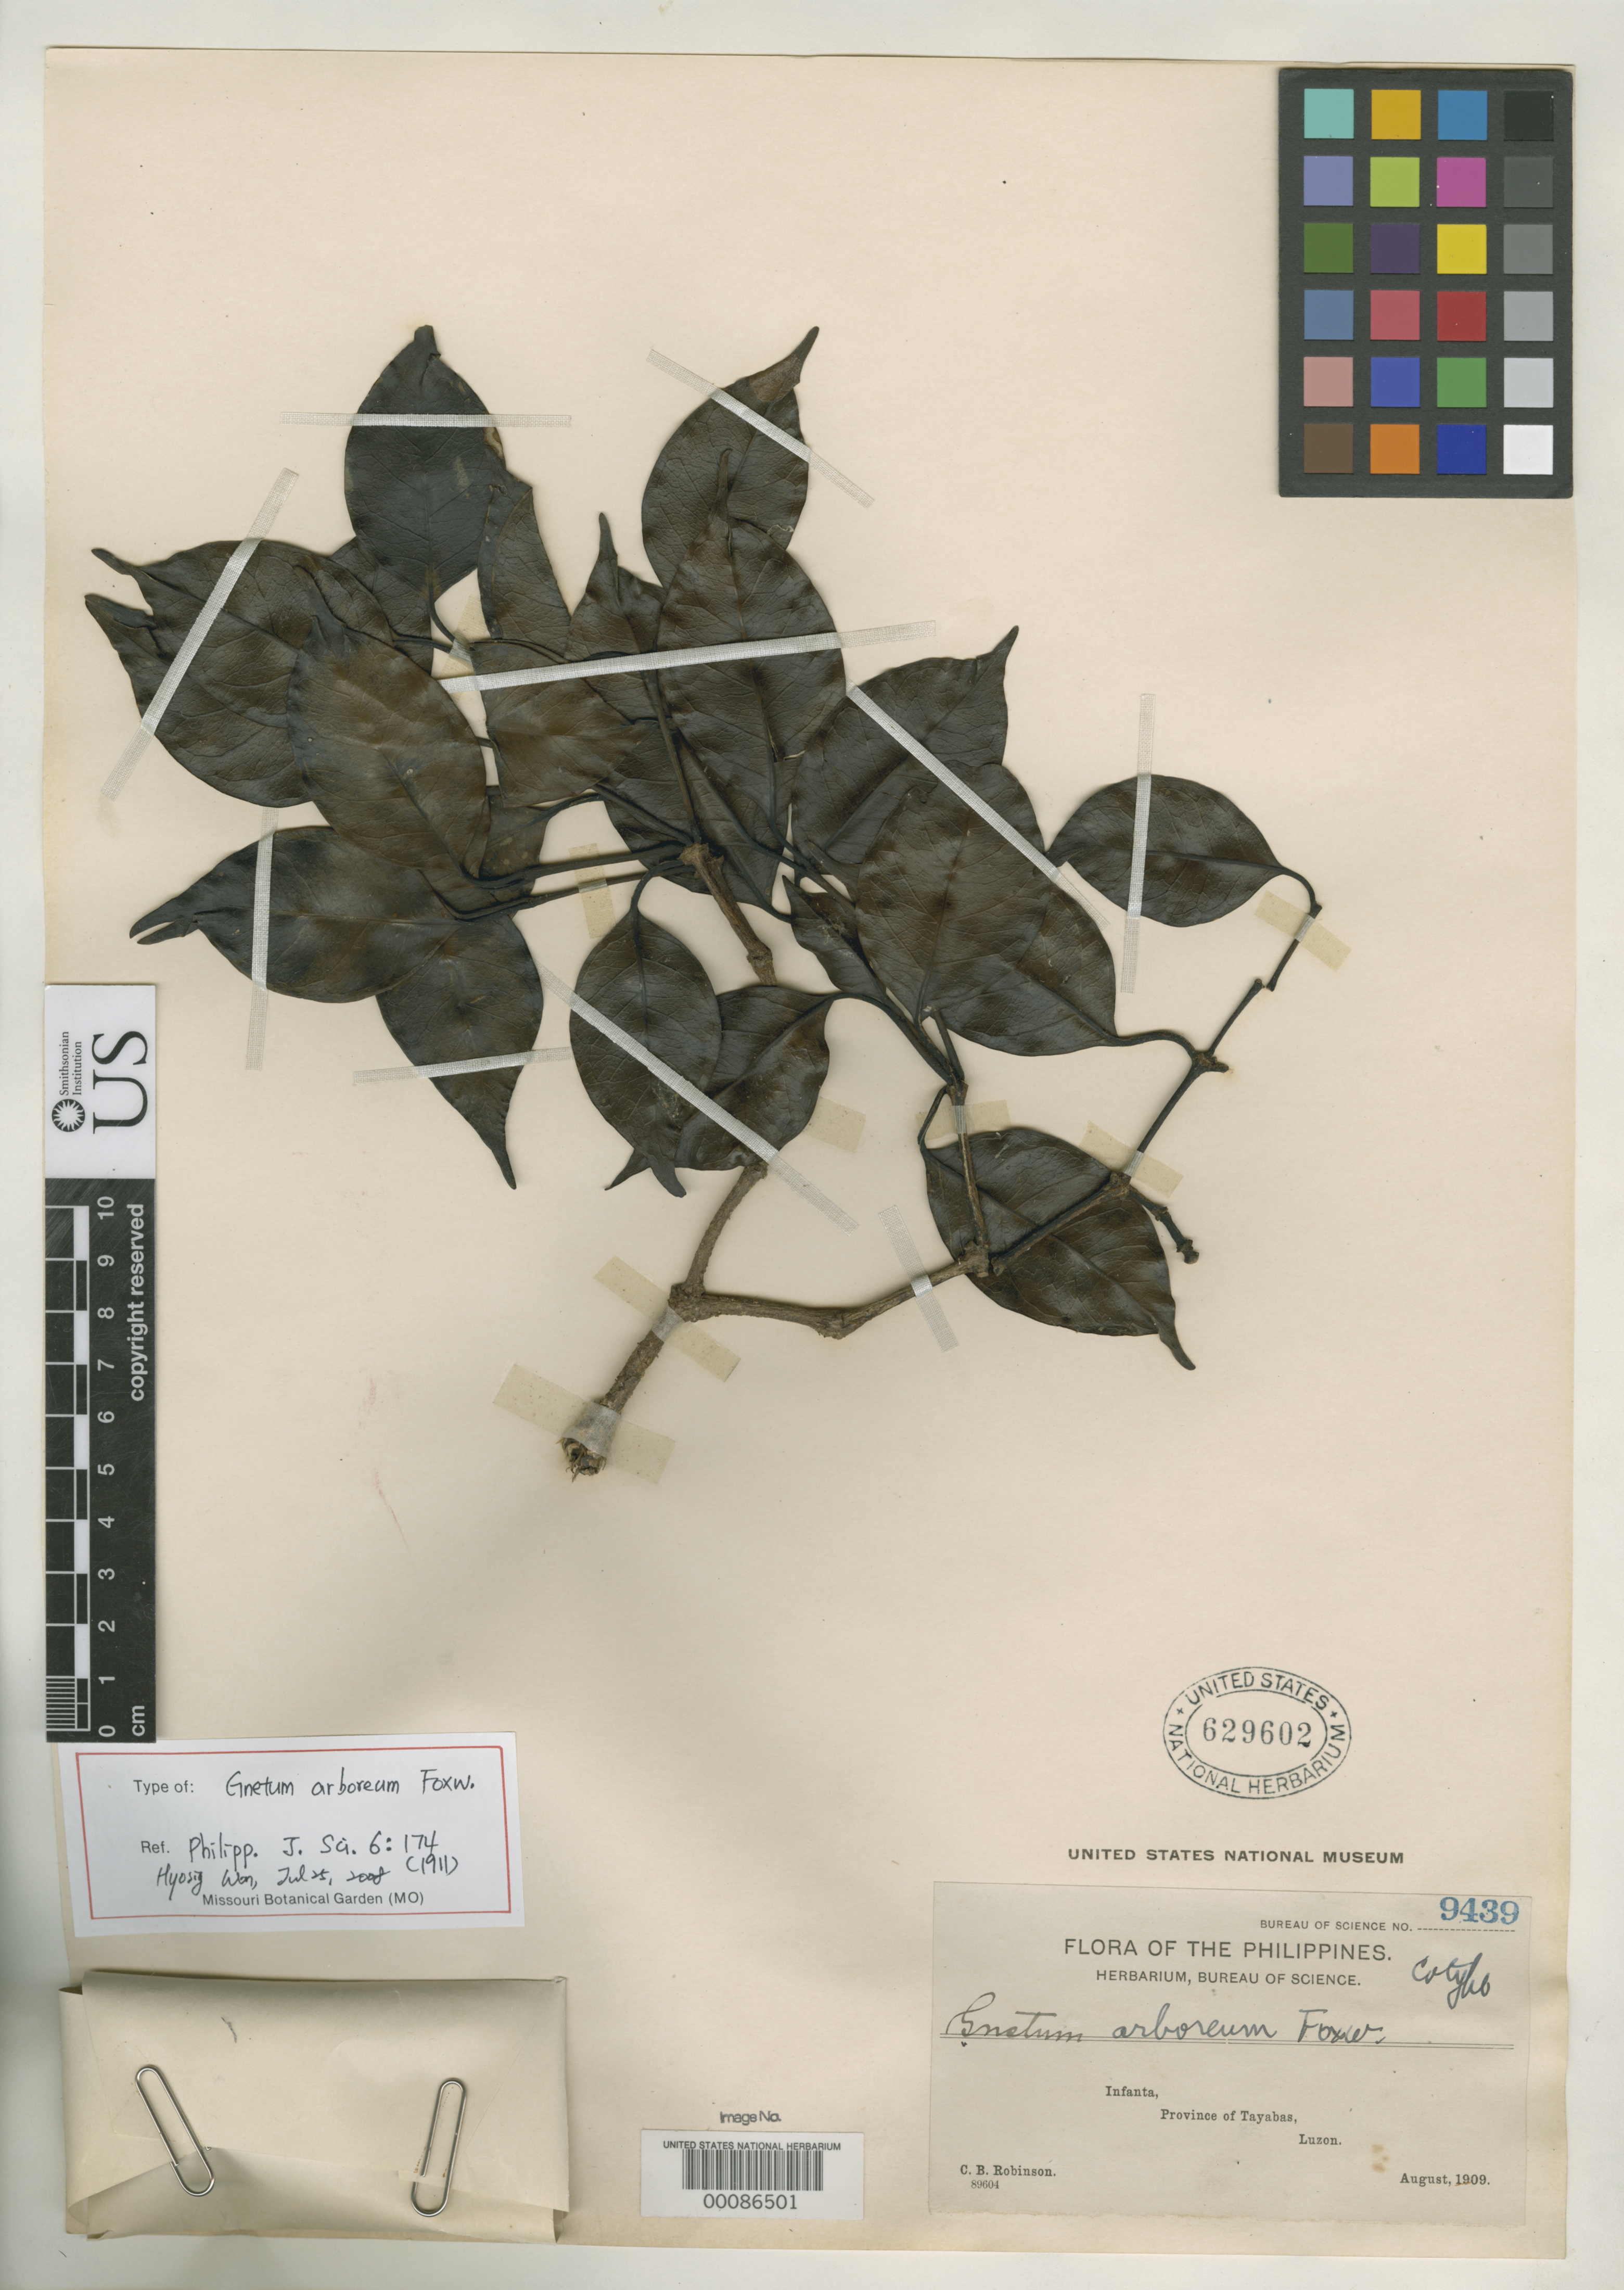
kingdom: Plantae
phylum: Tracheophyta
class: Gnetopsida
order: Gnetales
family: Gnetaceae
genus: Gnetum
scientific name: Gnetum arboreum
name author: Foxw.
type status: Isotype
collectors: C. Robinson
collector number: Bur. Sci. 9436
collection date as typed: Aug 1909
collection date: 1909-08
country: Philippines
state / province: Calabarzon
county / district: Quezon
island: Luzon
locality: Infanta.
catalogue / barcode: US 629602